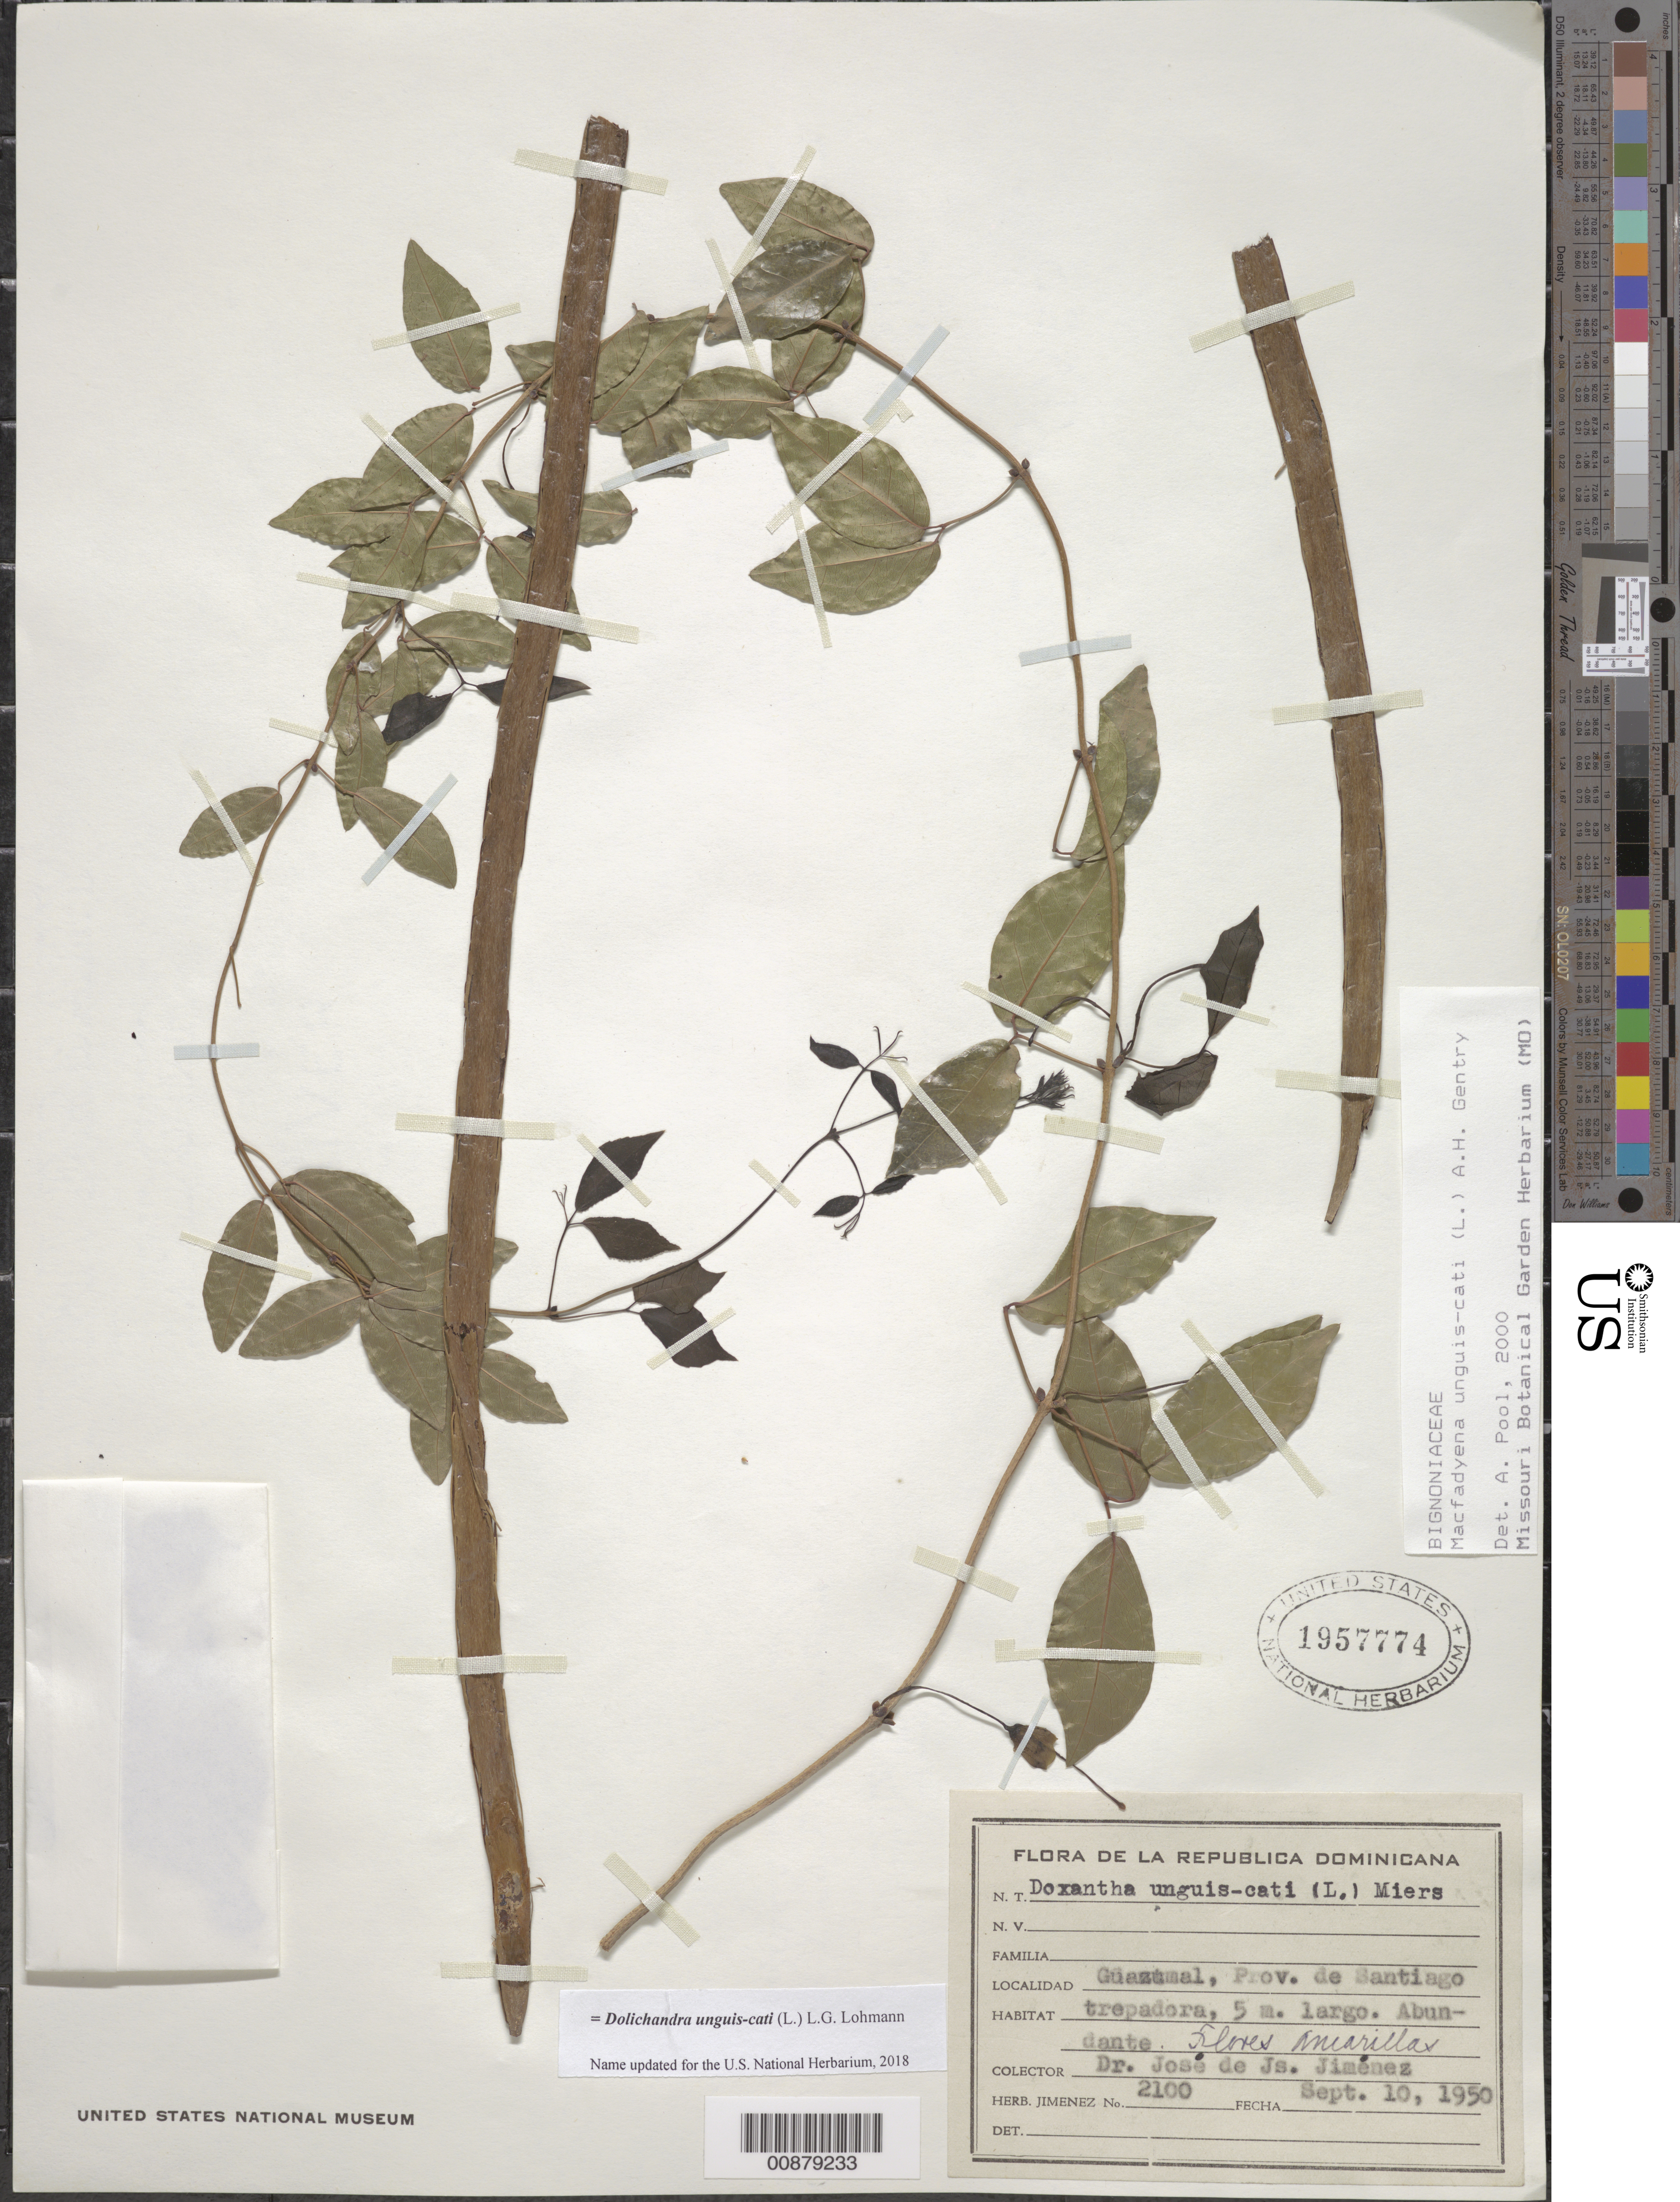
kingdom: Plantae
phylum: Tracheophyta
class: Magnoliopsida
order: Lamiales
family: Bignoniaceae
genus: Dolichandra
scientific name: Dolichandra unguis-cati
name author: (L.) L.G. Lohmann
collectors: J. J. Jiménez Almonte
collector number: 2100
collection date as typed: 10 Sep 1950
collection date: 1950-09-10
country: Dominican Republic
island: Hispaniola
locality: Guazumal, Prov. de Santiago.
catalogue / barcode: US 1957774